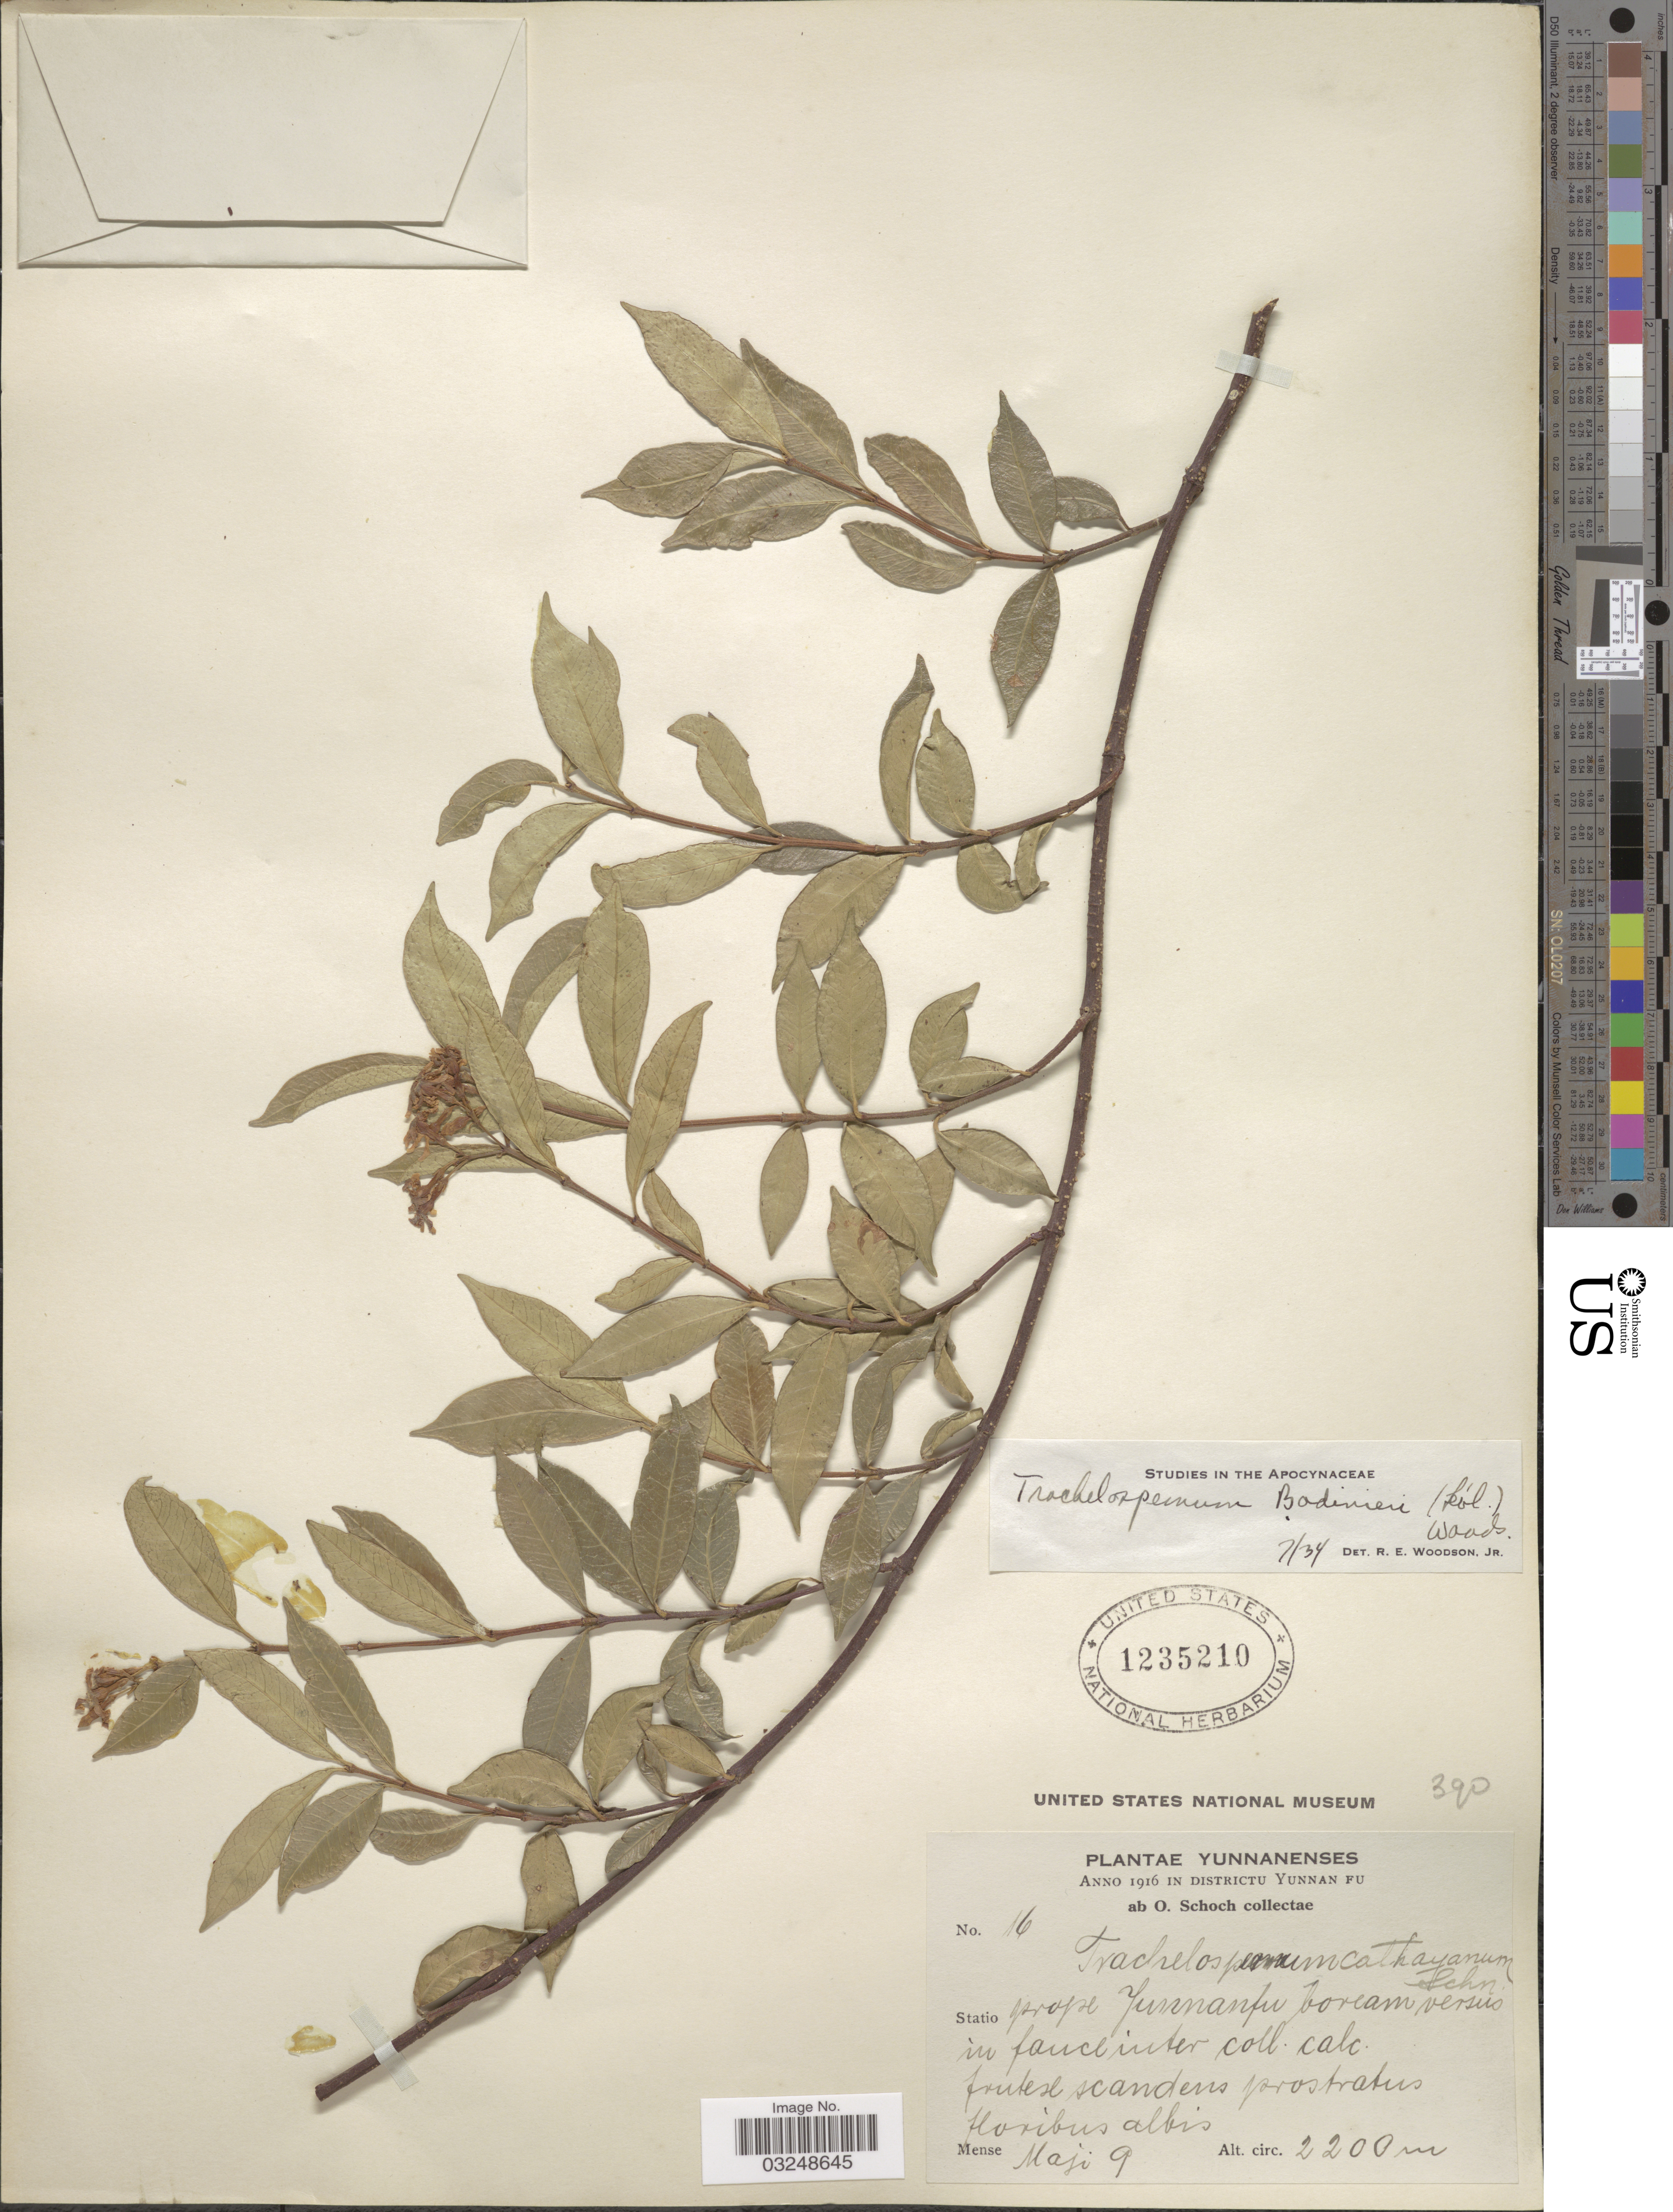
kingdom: Plantae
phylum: Tracheophyta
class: Magnoliopsida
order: Gentianales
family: Apocynaceae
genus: Trachelospermum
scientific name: Trachelospermum bodinieri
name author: (H. Lév.) Woodson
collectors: O. Schoch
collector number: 16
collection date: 1916-05-09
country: China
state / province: Yunnan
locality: Station prope Yunnanfu boream versus in fauce [interpreted] inter coll. calc.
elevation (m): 2200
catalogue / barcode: US 1235210